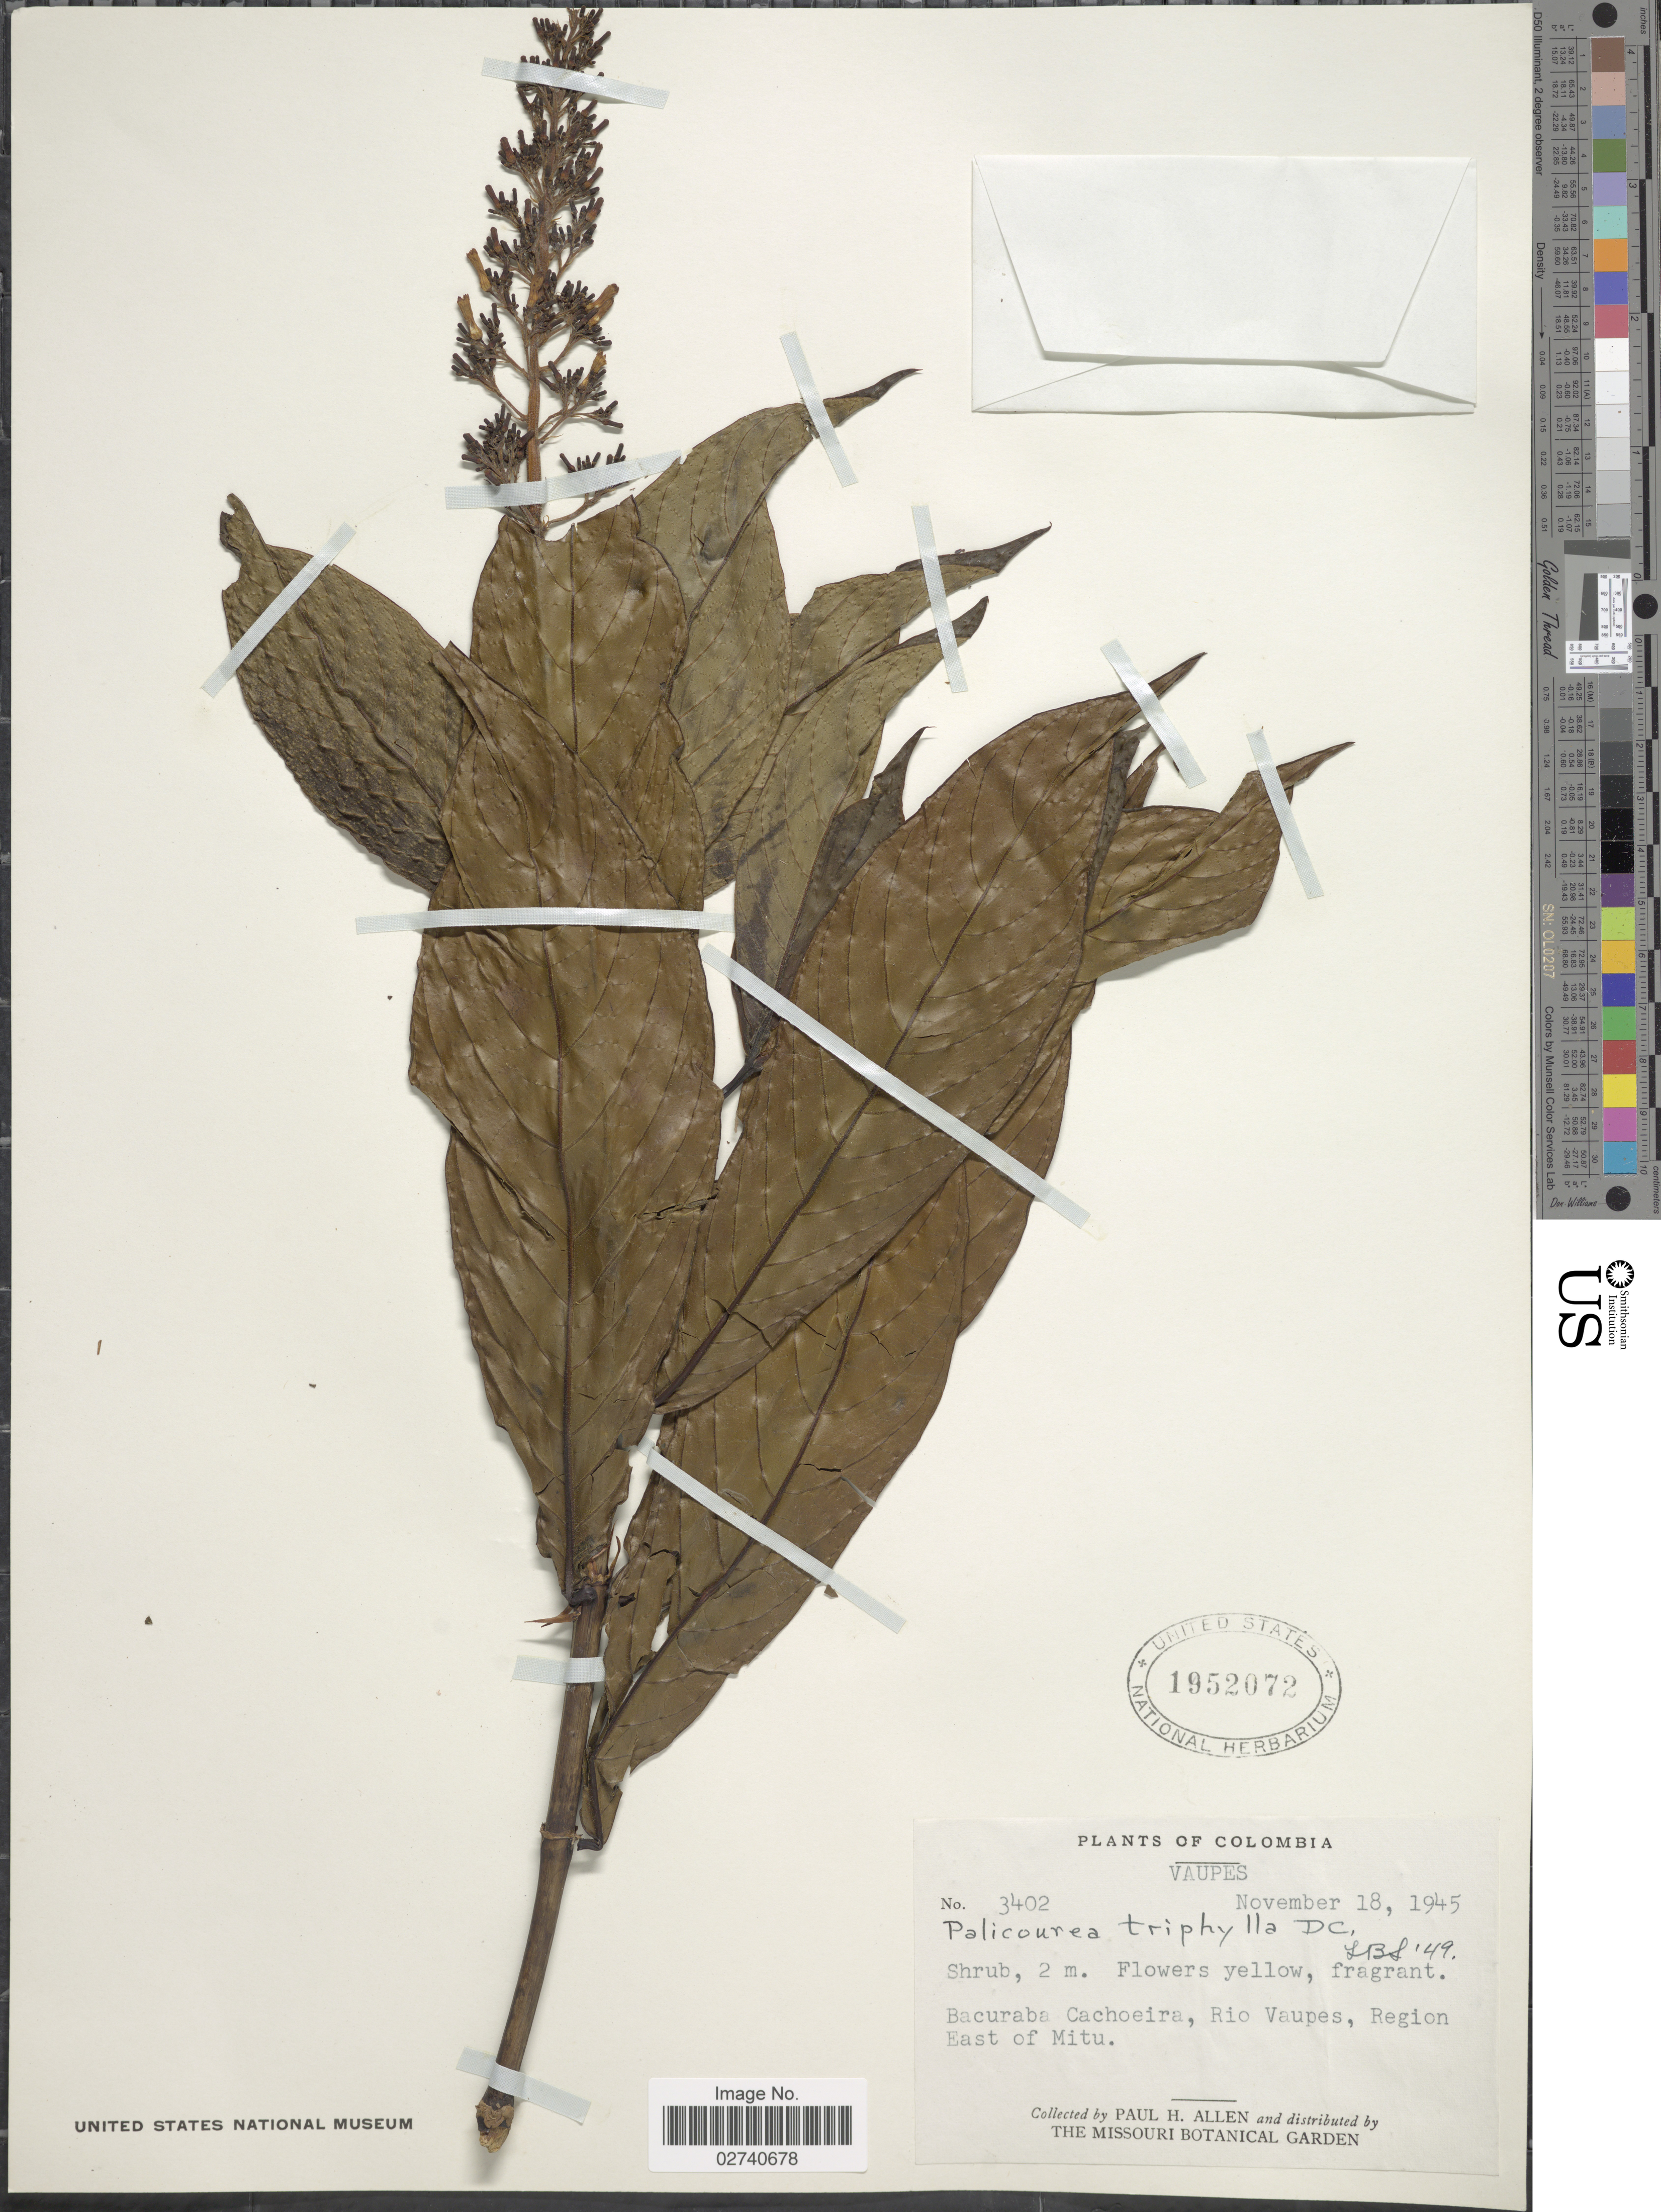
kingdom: Plantae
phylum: Tracheophyta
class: Magnoliopsida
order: Gentianales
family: Rubiaceae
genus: Palicourea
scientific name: Palicourea triphylla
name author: DC.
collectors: P. H. Allen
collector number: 3402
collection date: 1945-11-18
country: Colombia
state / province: Vaupés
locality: Bacuraba Cachoeira, Rio Vaupes, Region East of Mitu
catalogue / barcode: US 1952072